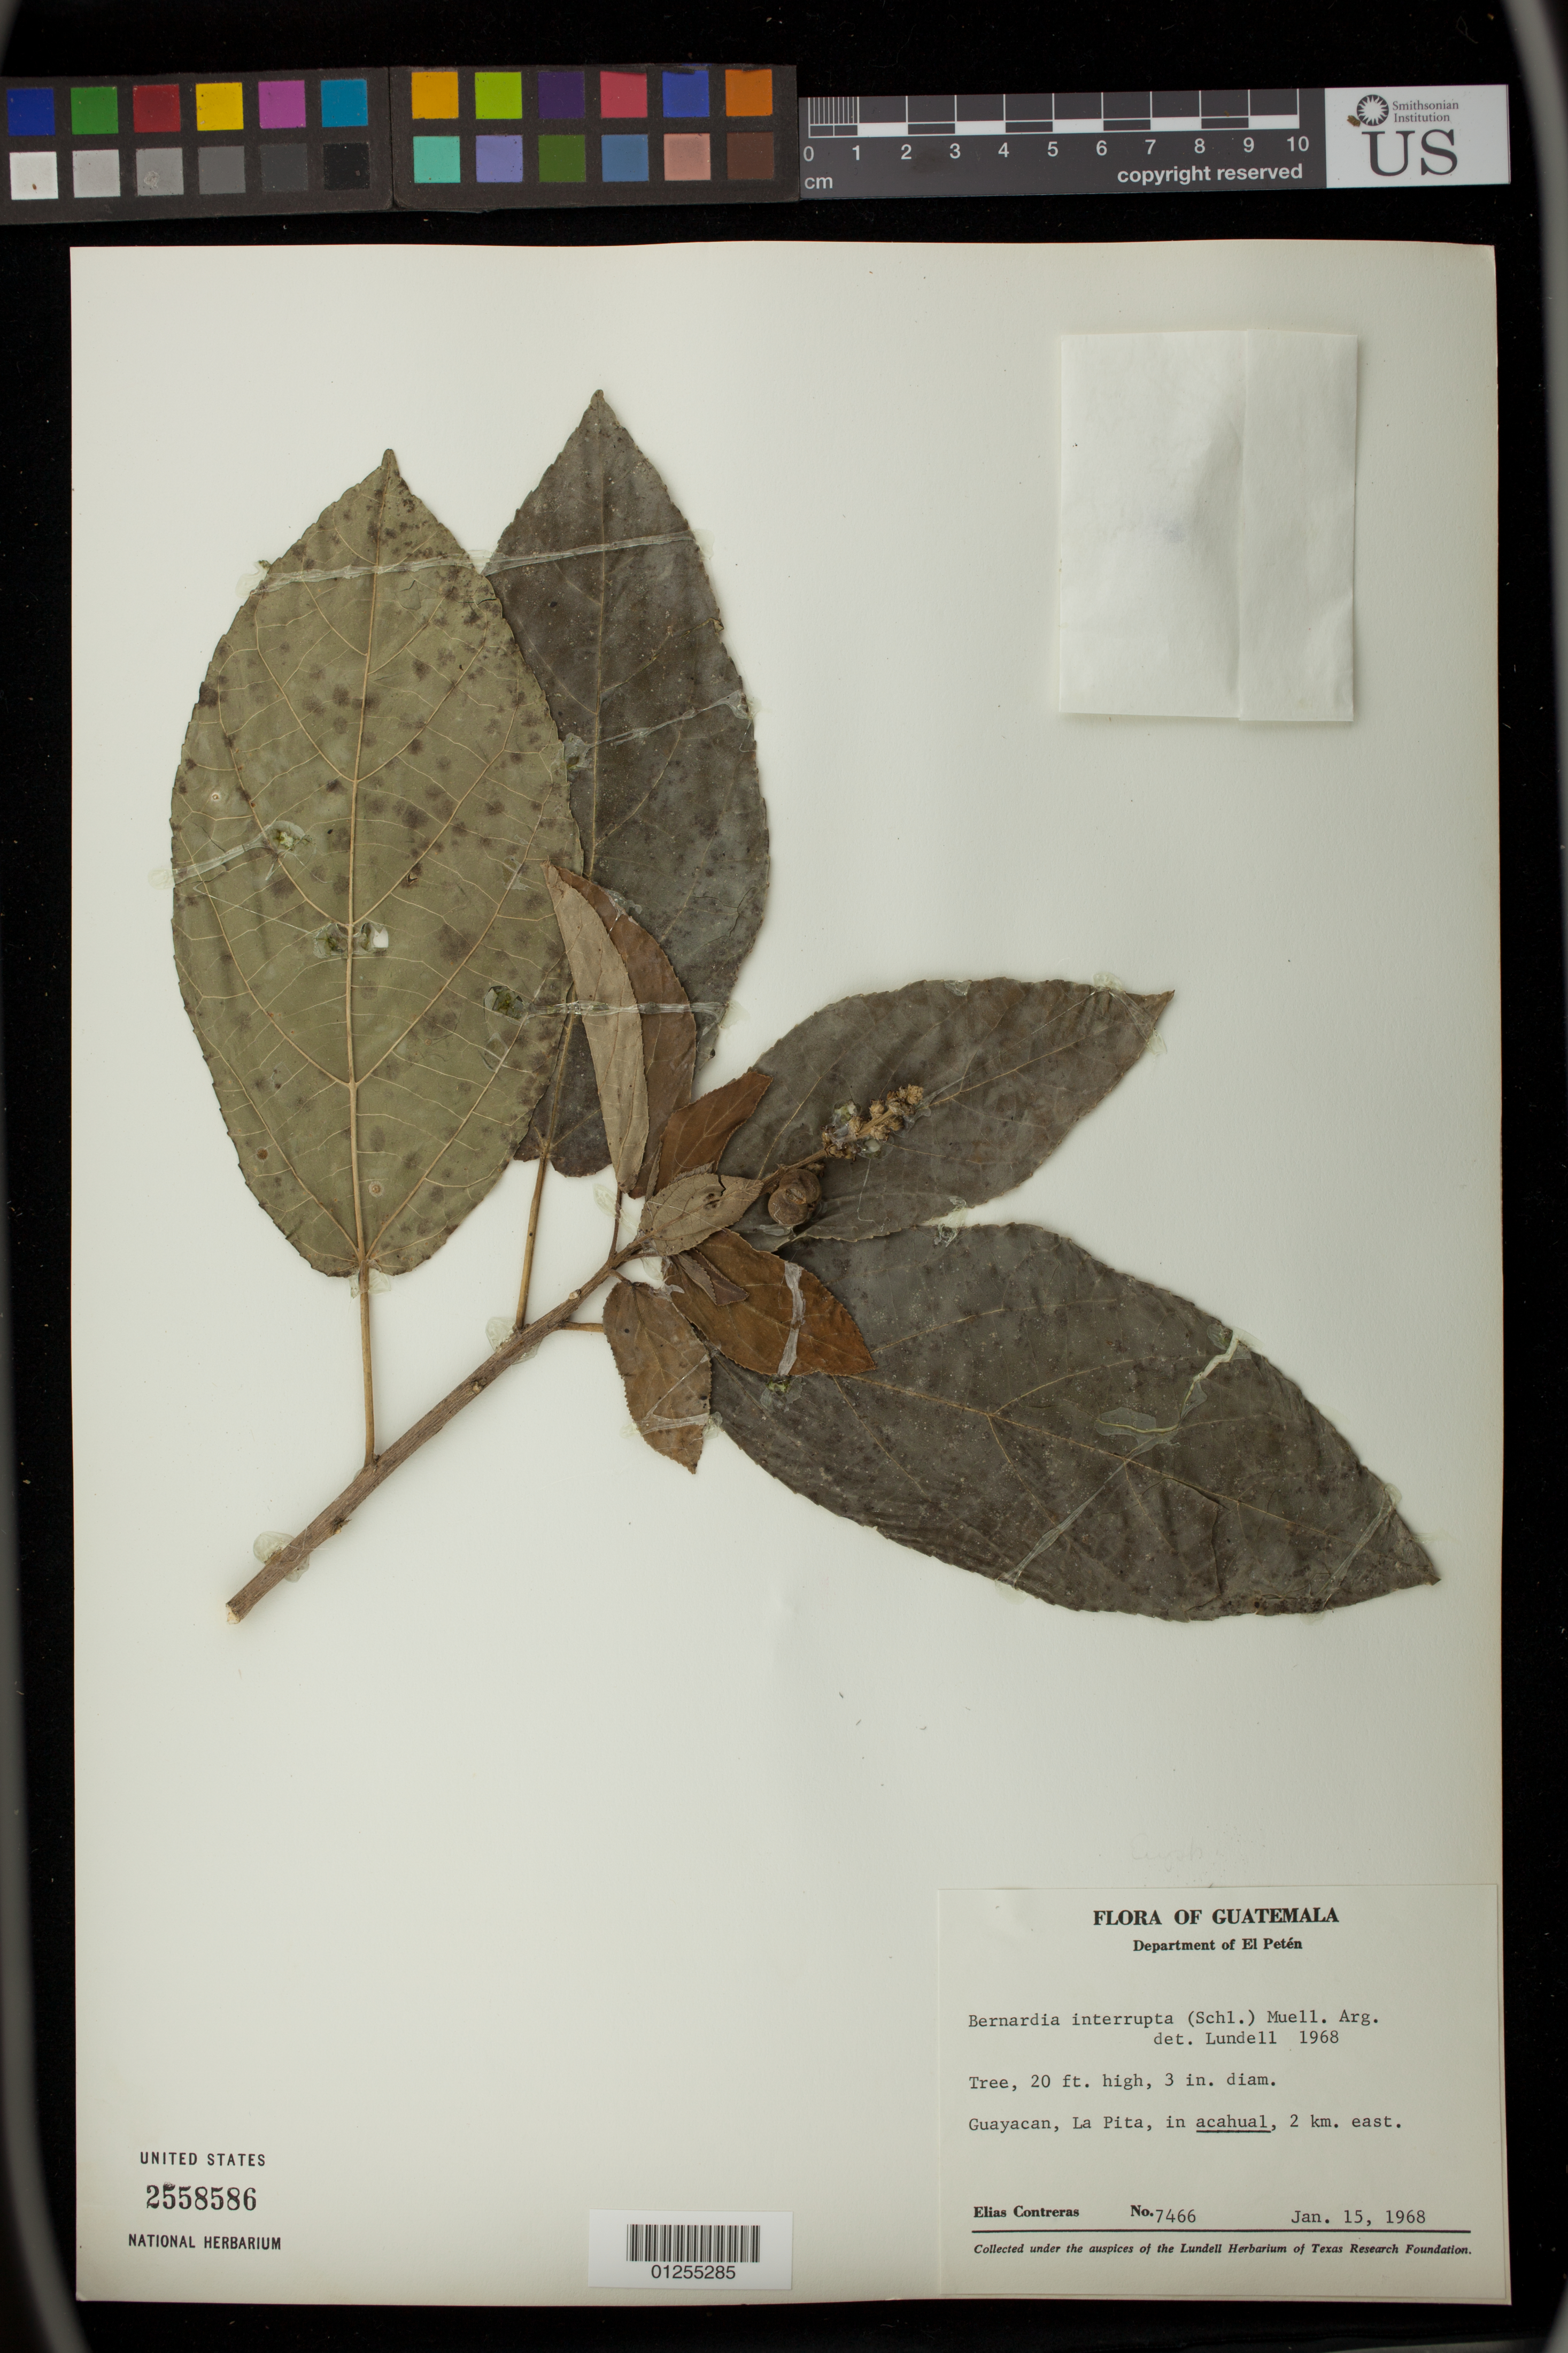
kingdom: Plantae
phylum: Tracheophyta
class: Magnoliopsida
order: Malpighiales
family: Euphorbiaceae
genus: Bernardia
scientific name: Bernardia interrupta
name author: (Schltdl.) Müll. Arg.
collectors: E. Contreras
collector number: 7466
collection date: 1968-01-15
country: Guatemala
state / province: El Petén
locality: Guayacan, La Pita, in acahual, 2 km. east.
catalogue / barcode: US 2558586